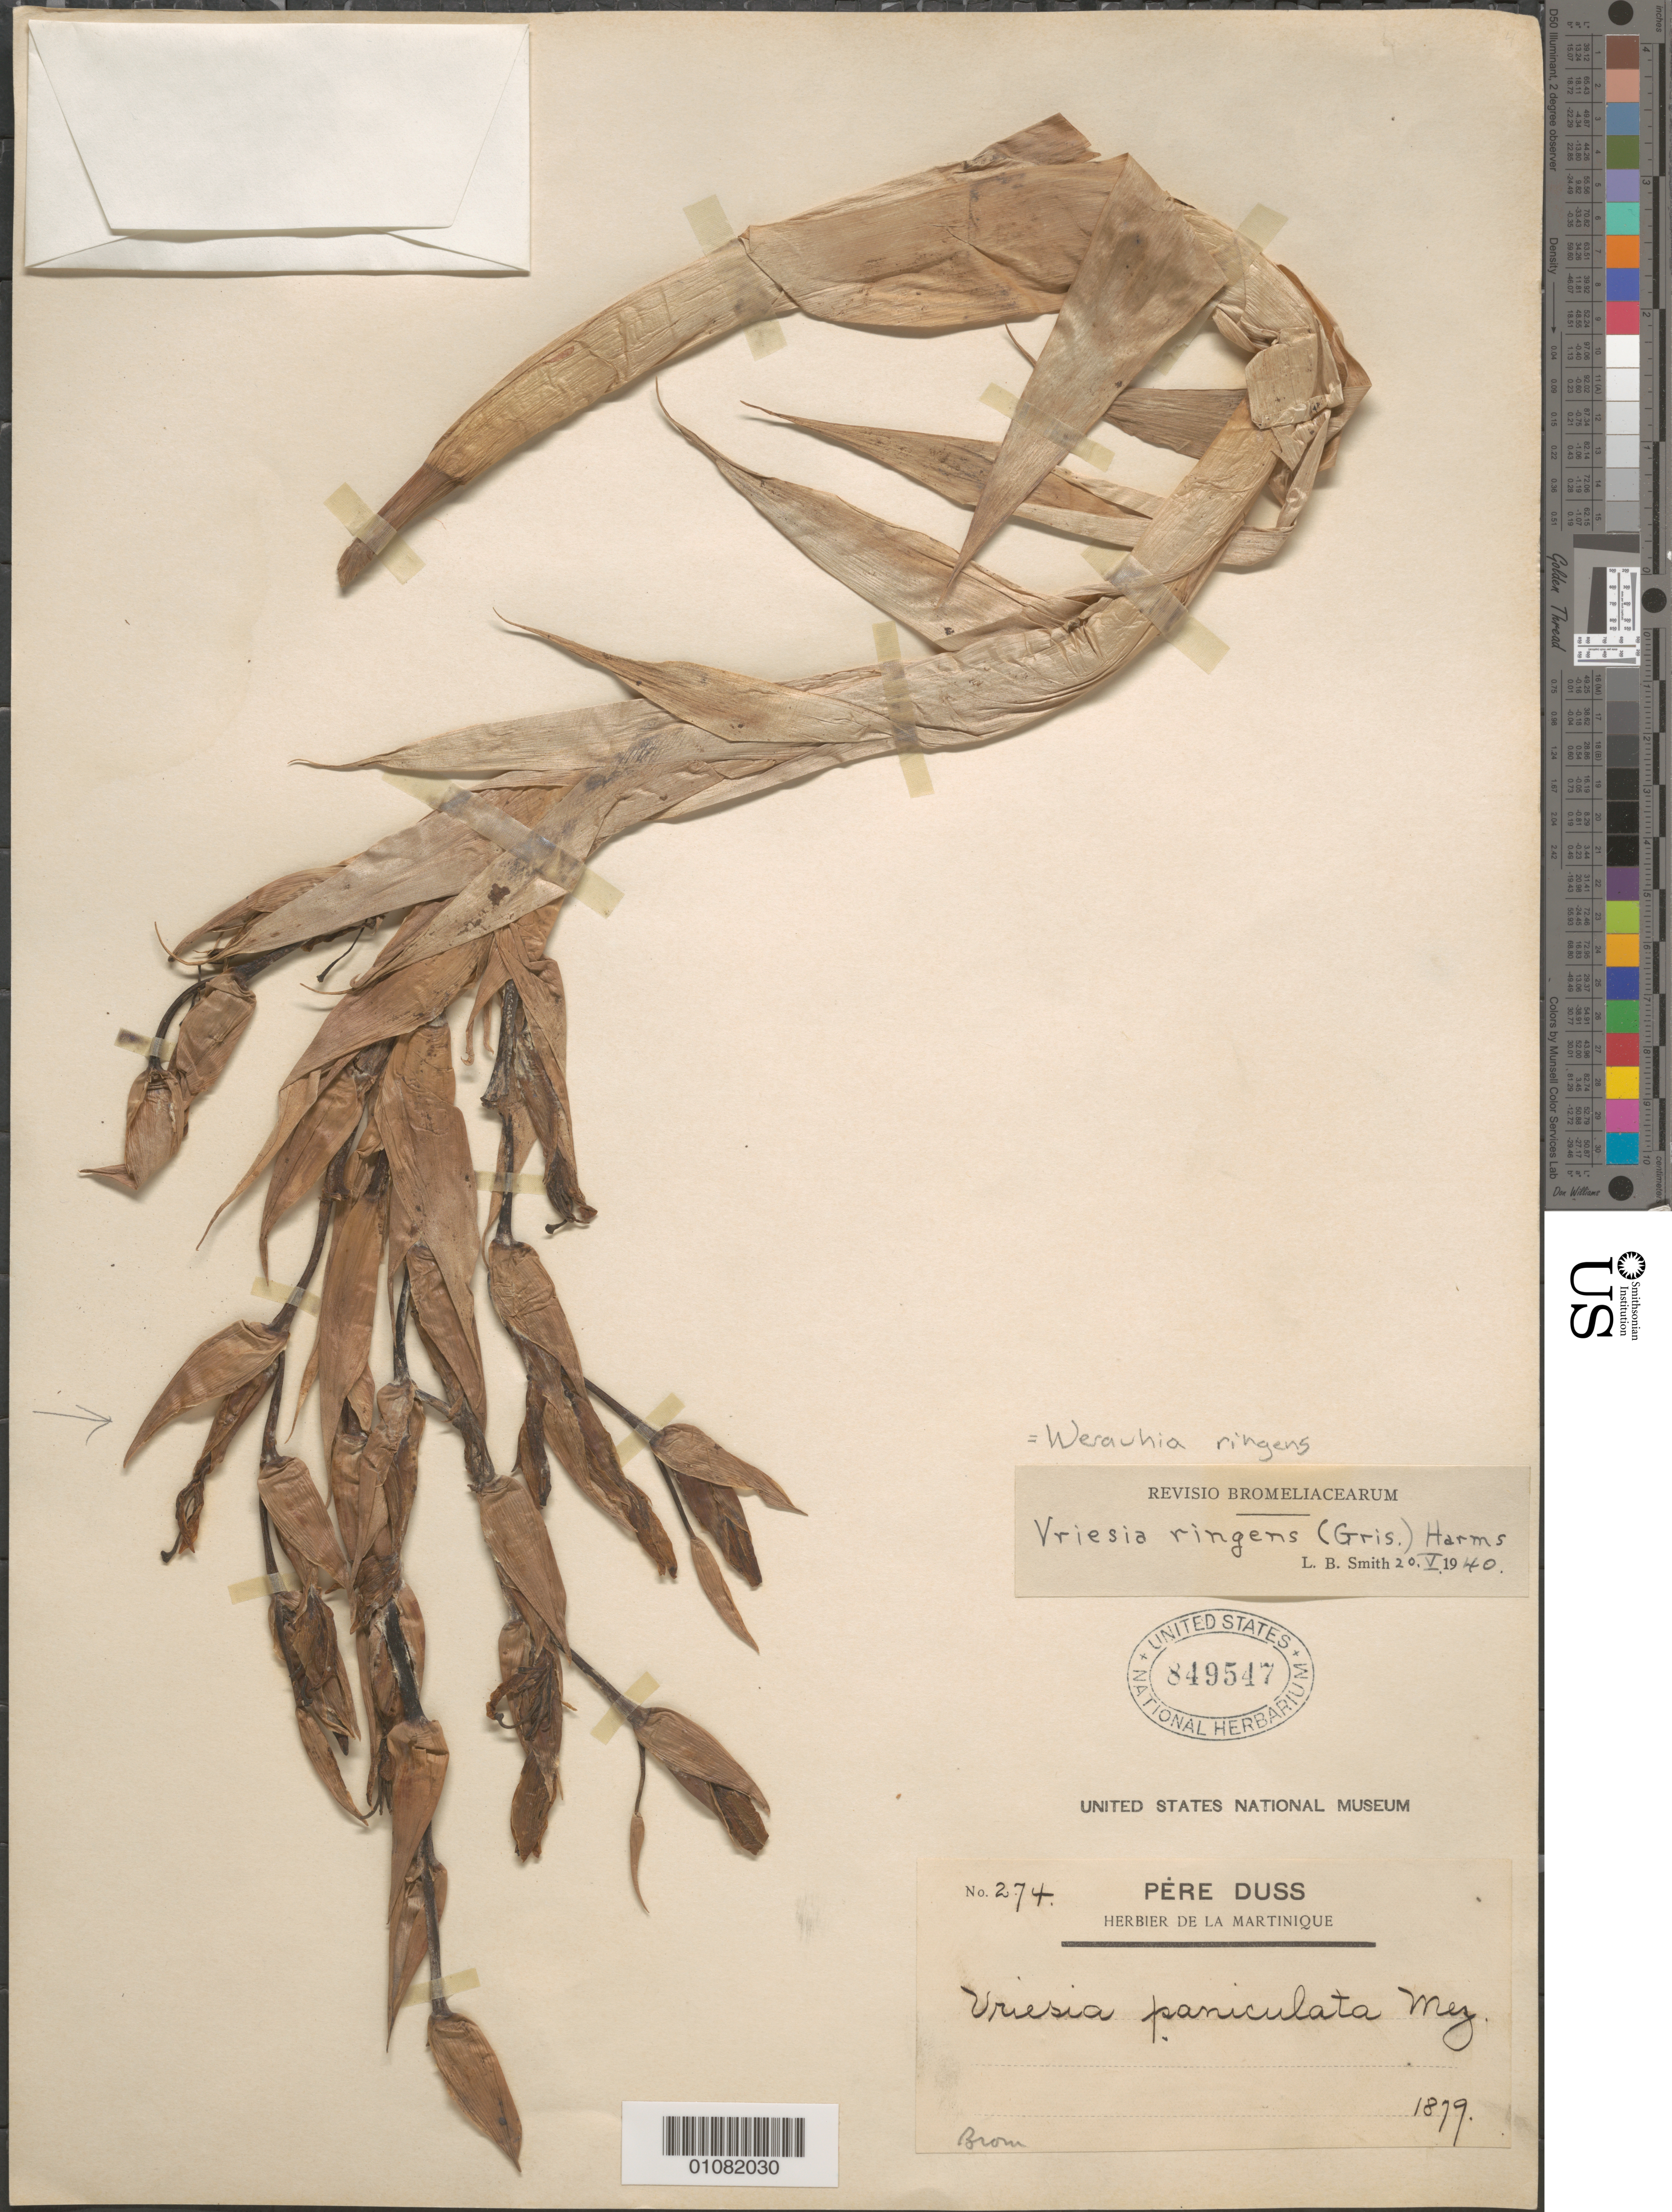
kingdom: Plantae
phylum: Tracheophyta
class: Liliopsida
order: Poales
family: Bromeliaceae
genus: Vriesea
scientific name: Vriesea ringens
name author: (Griseb.) Harms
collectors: Père Duss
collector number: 274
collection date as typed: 1879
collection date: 1879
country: Martinique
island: Martinique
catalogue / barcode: US 849547